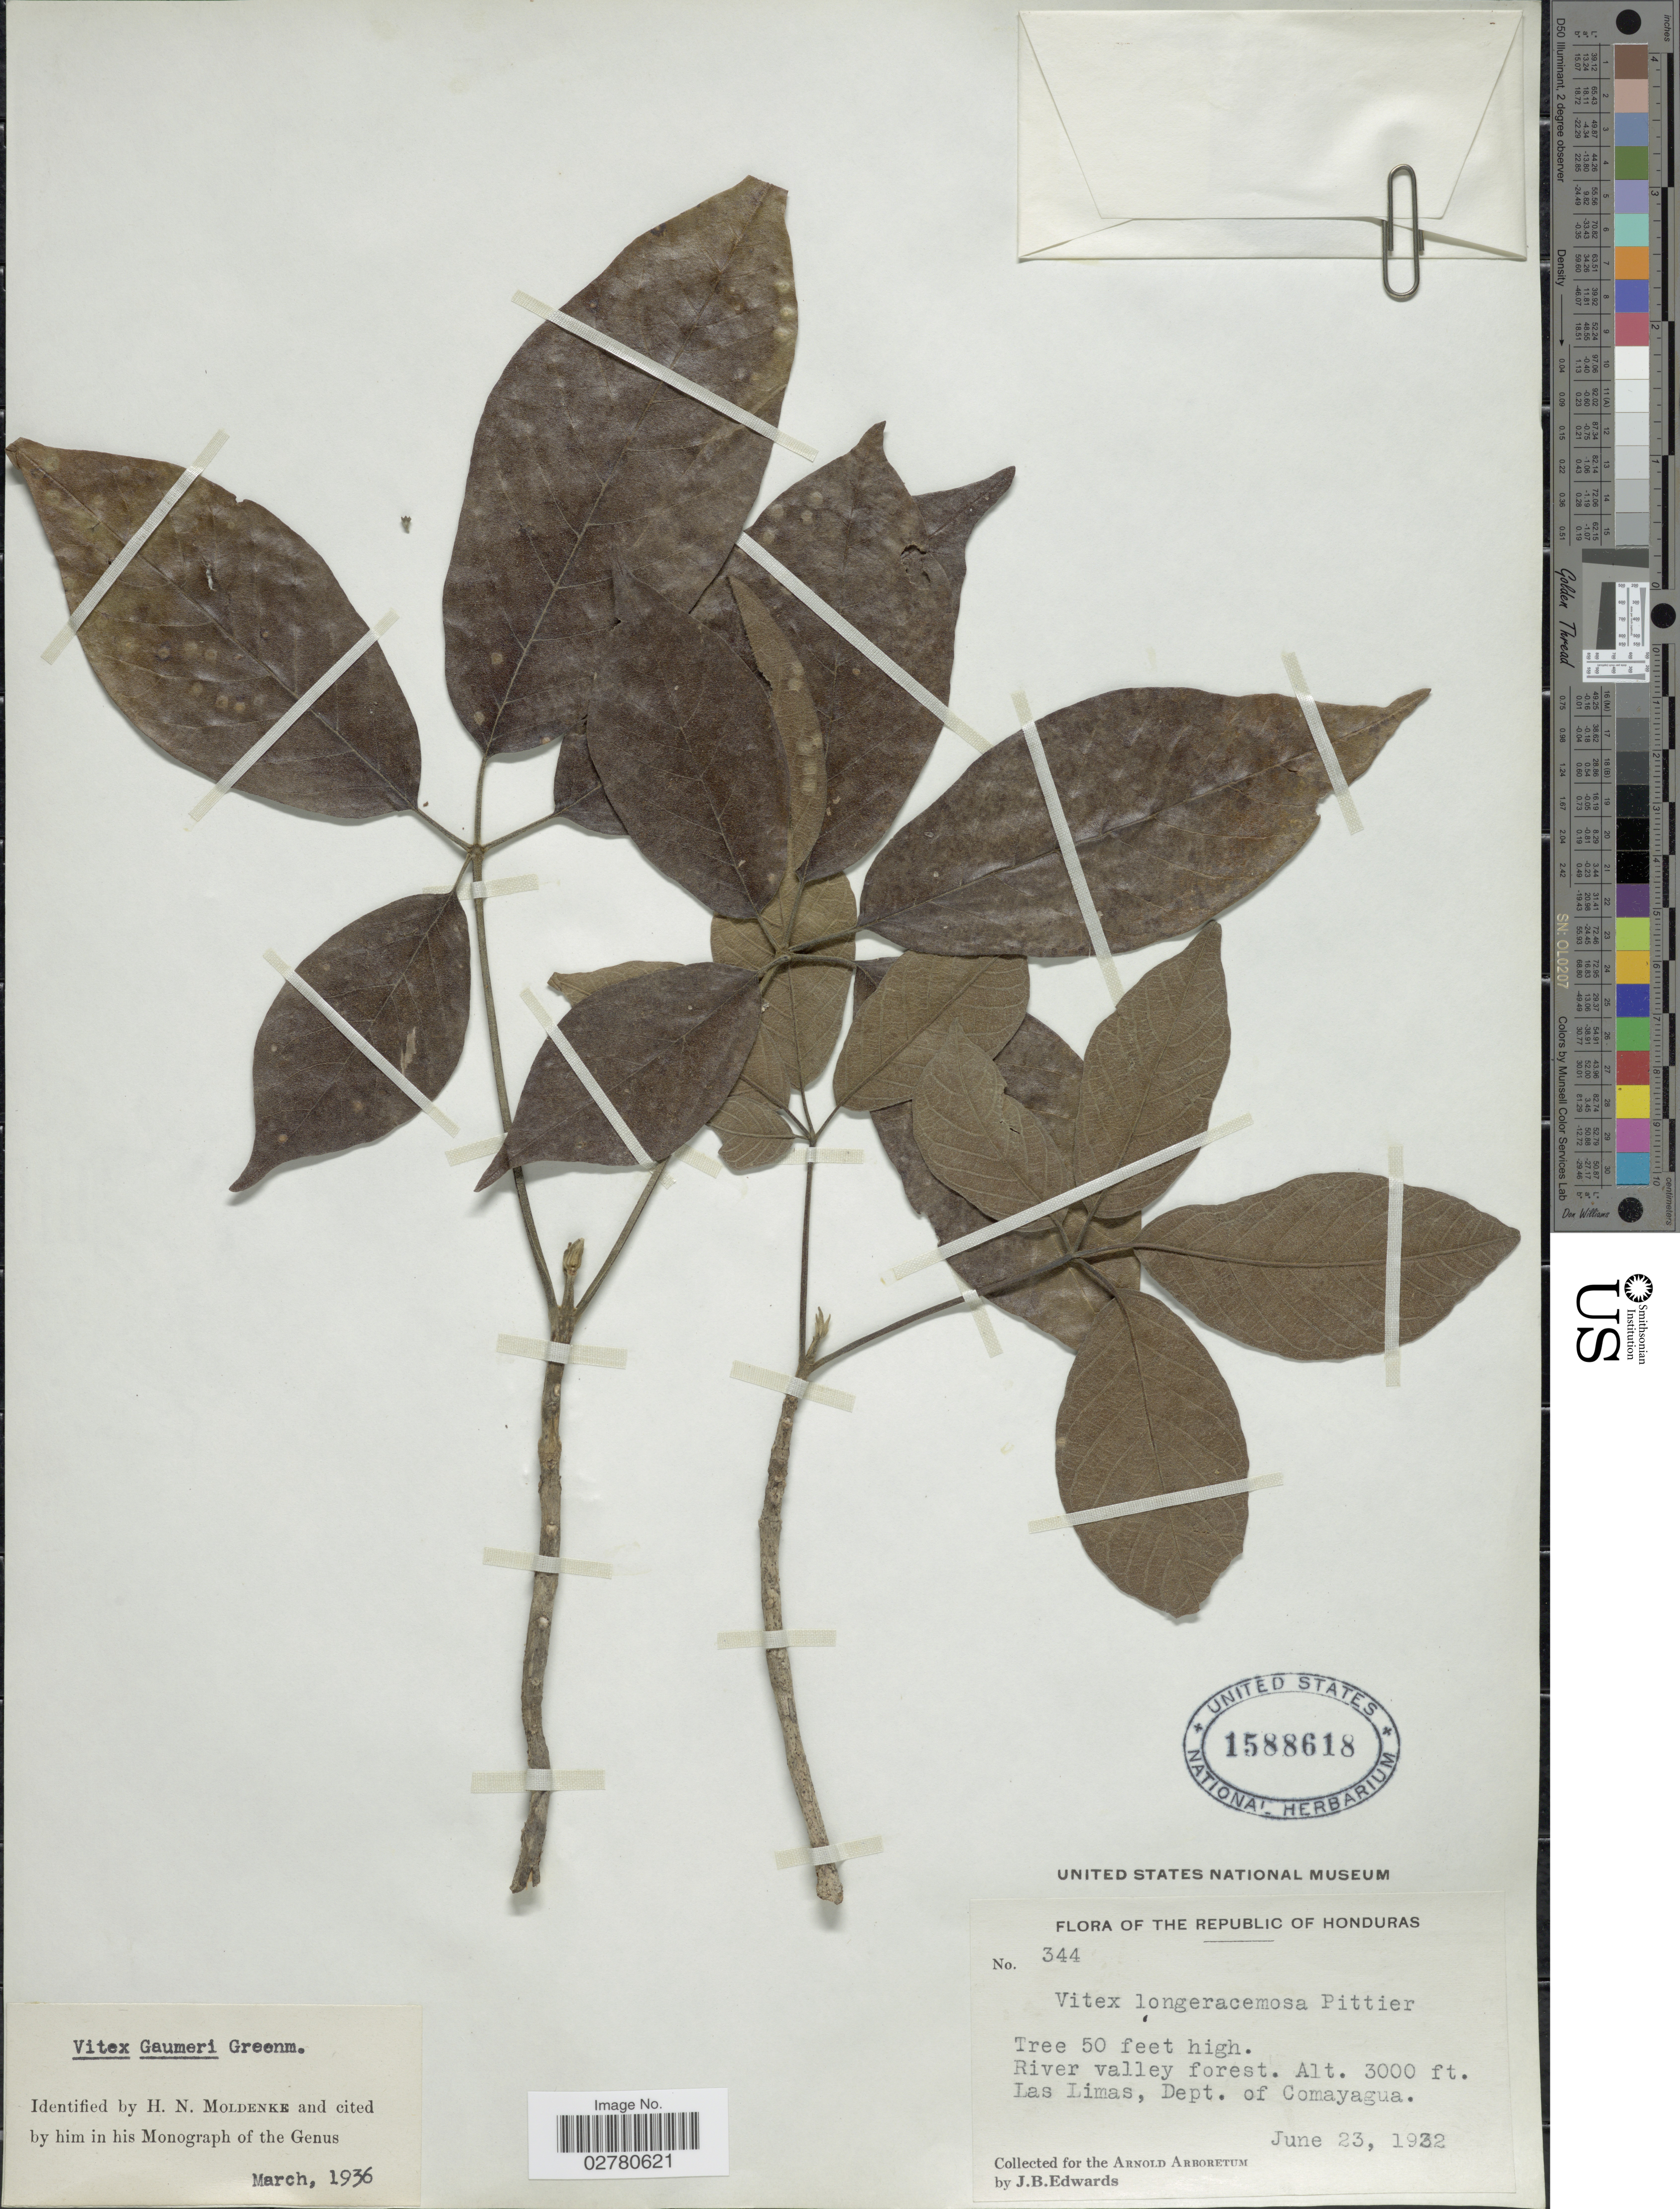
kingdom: Plantae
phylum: Tracheophyta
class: Magnoliopsida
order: Lamiales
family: Lamiaceae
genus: Vitex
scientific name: Vitex gaumeri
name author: Greenm.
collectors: J. B. Edwards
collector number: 344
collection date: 1932-06-23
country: Honduras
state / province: Comayagua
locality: Las Limas, Dept. of Comayagua.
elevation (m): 914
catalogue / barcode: US 1588618